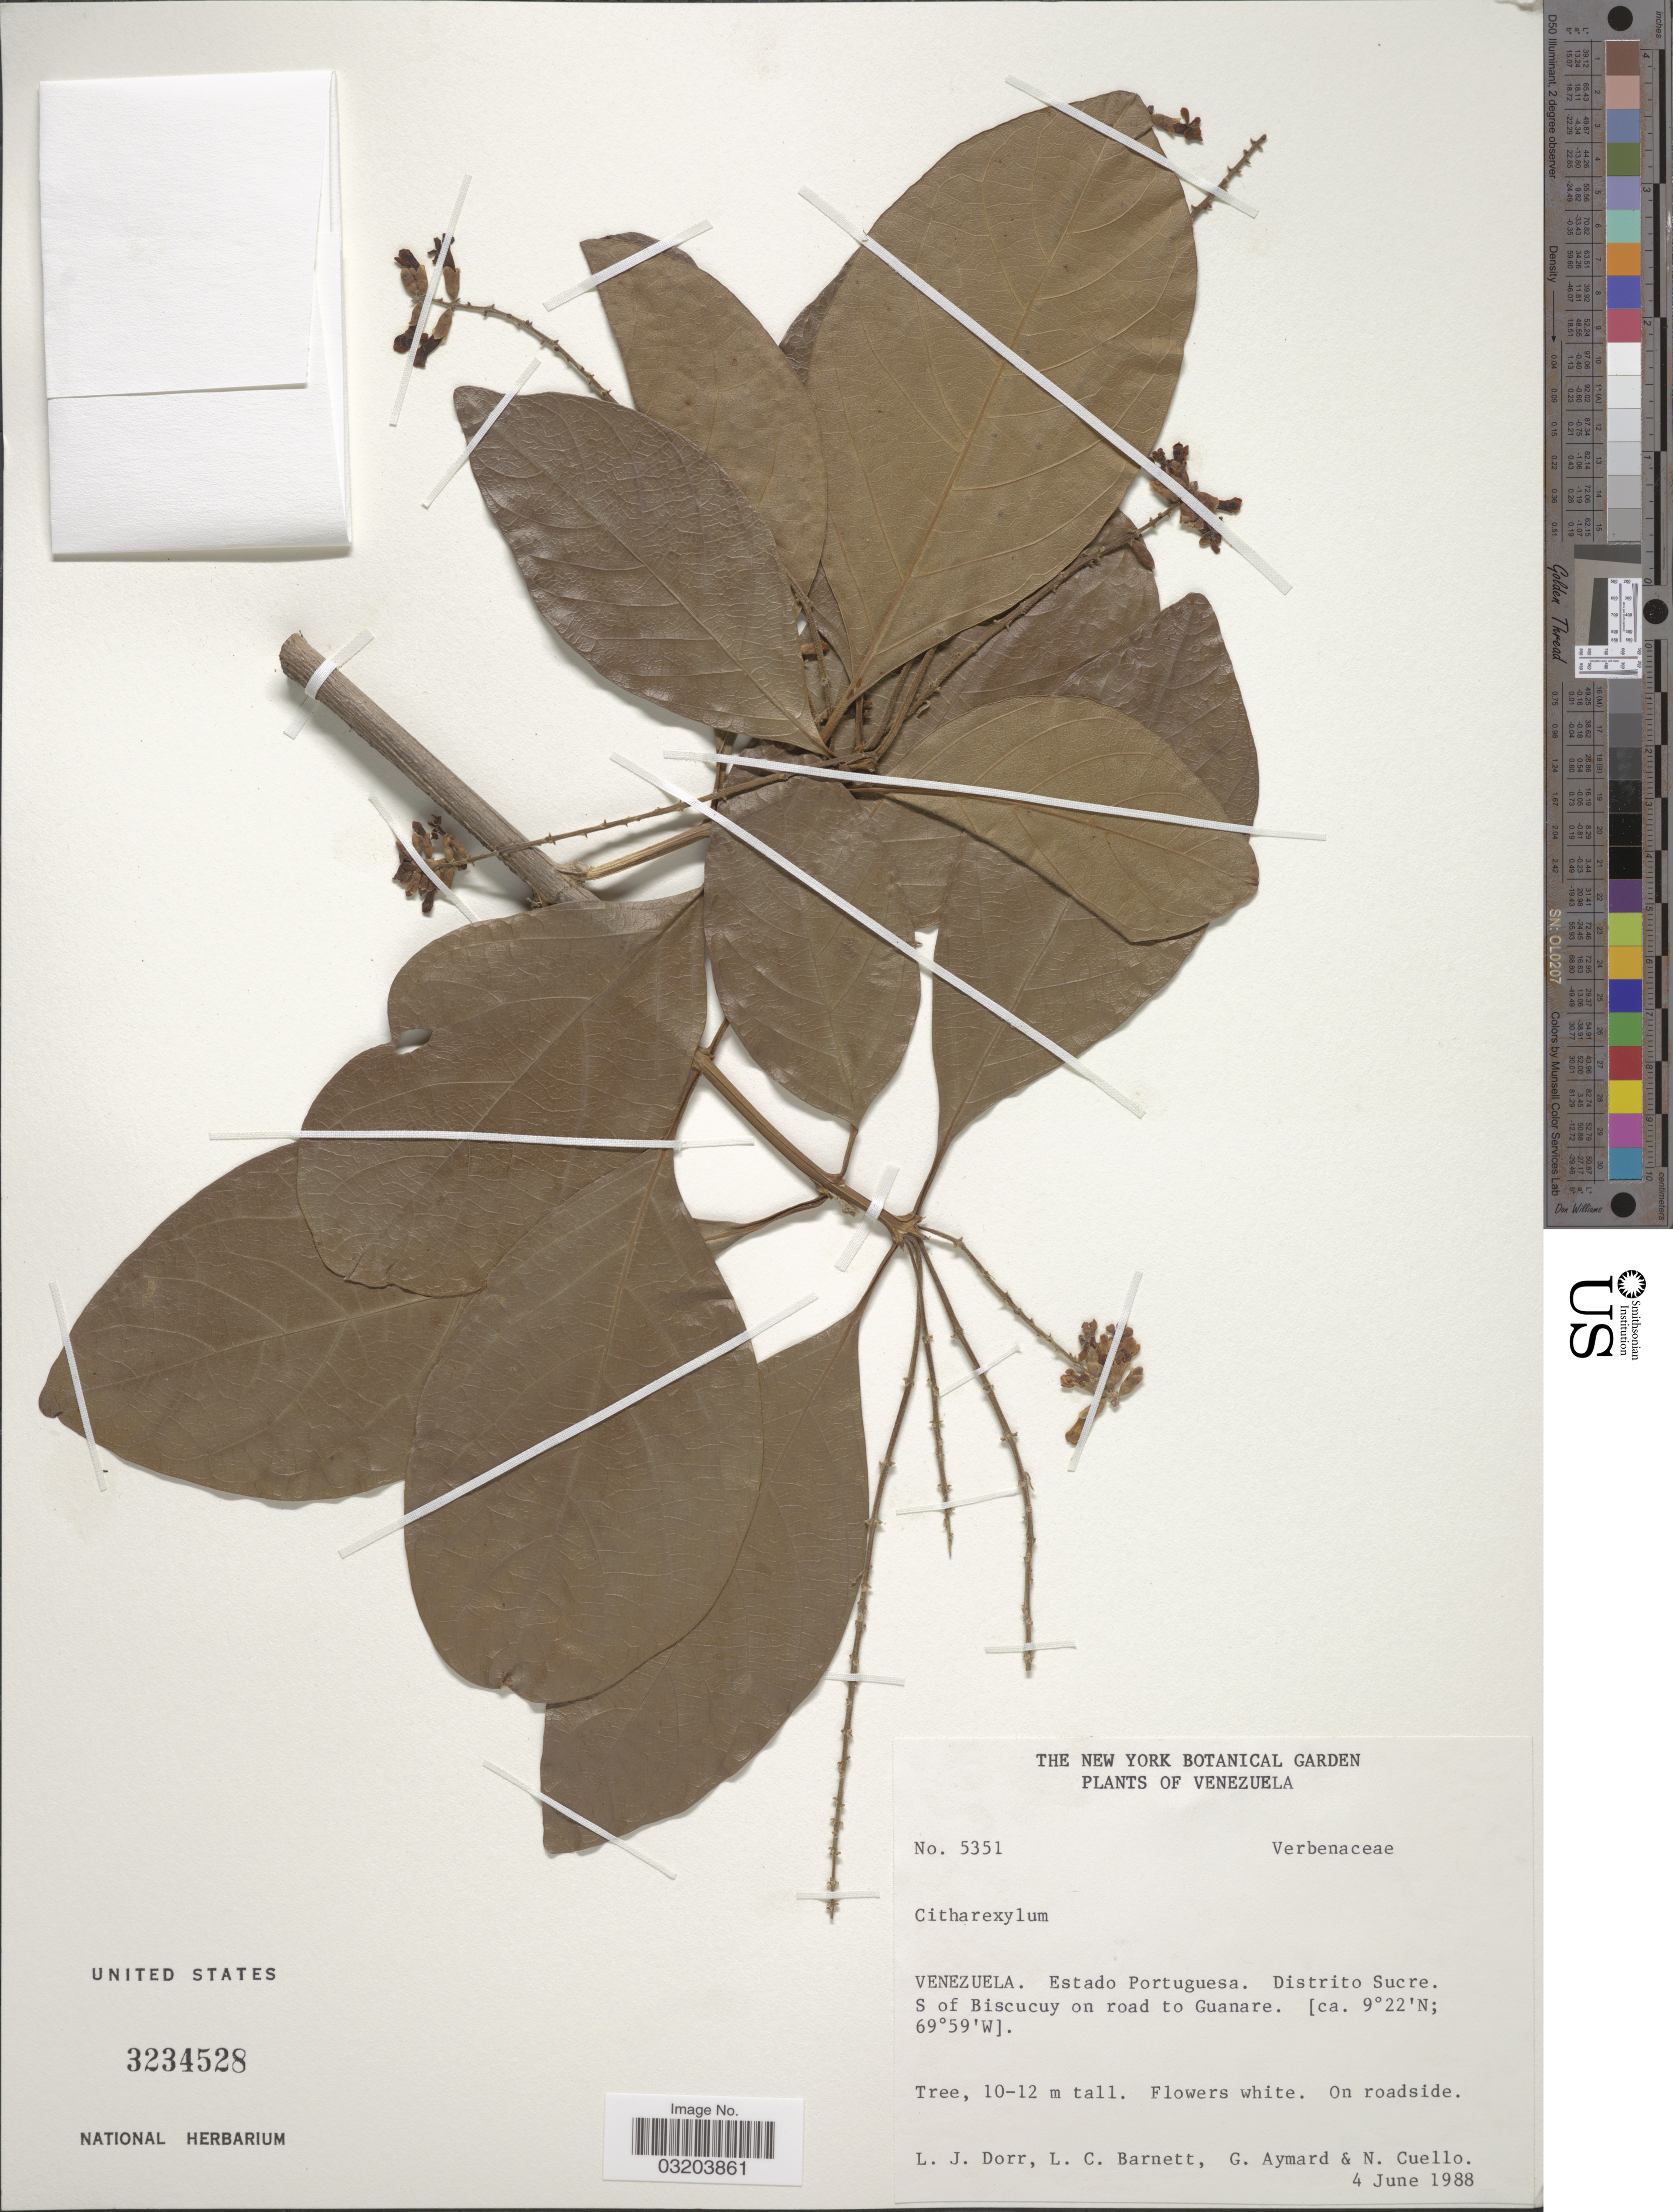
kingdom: Plantae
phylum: Tracheophyta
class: Magnoliopsida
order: Lamiales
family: Verbenaceae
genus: Citharexylum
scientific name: Citharexylum sp.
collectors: L. J. Dorr, L. C. Barnett, G. A. Aymard & N. L. Cuello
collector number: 5351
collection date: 1988-06-04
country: Venezuela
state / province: Portuguesa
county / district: Sucre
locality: S of Biscucuy on road to Guanare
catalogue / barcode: US 3234528